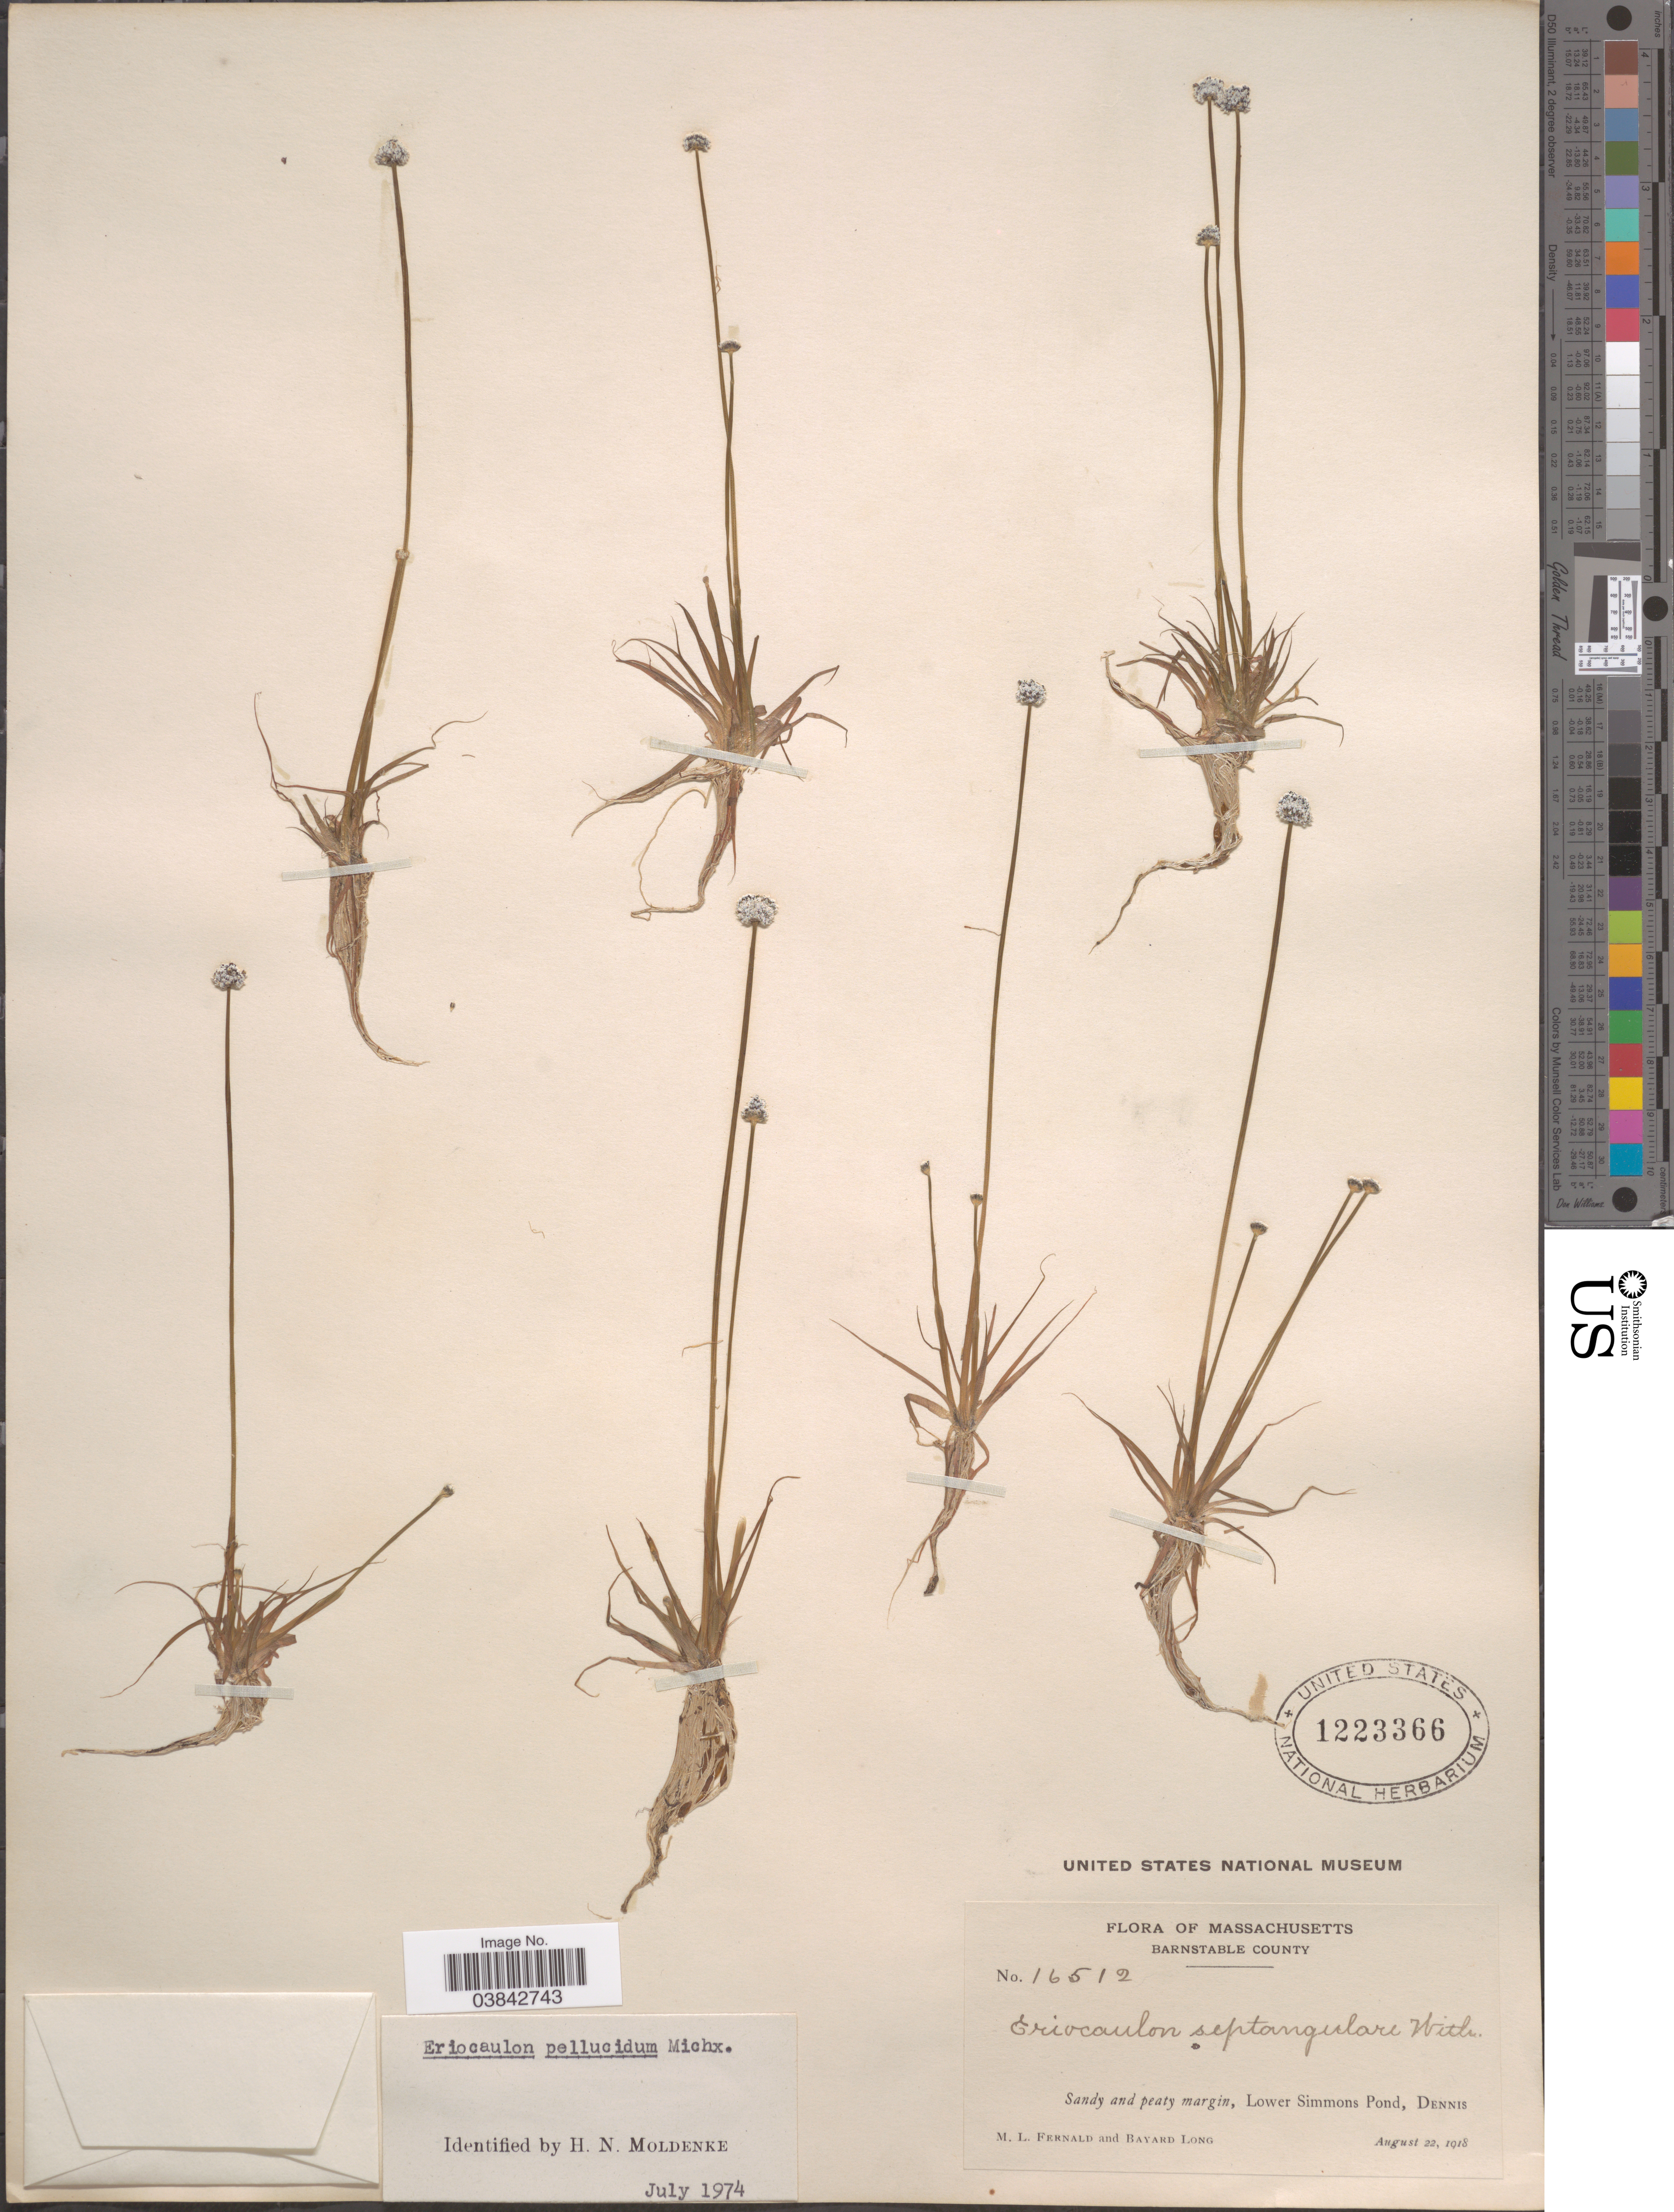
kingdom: Plantae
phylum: Tracheophyta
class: Liliopsida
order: Poales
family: Eriocaulaceae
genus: Eriocaulon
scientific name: Eriocaulon aquaticum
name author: (Hill) Druce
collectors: M. L. Fernald & B. Long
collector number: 16512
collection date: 1918-08-22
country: United States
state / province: Massachusetts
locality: Barnstable County. Lower Simmons Pond, Dennis.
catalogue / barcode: US 1223366